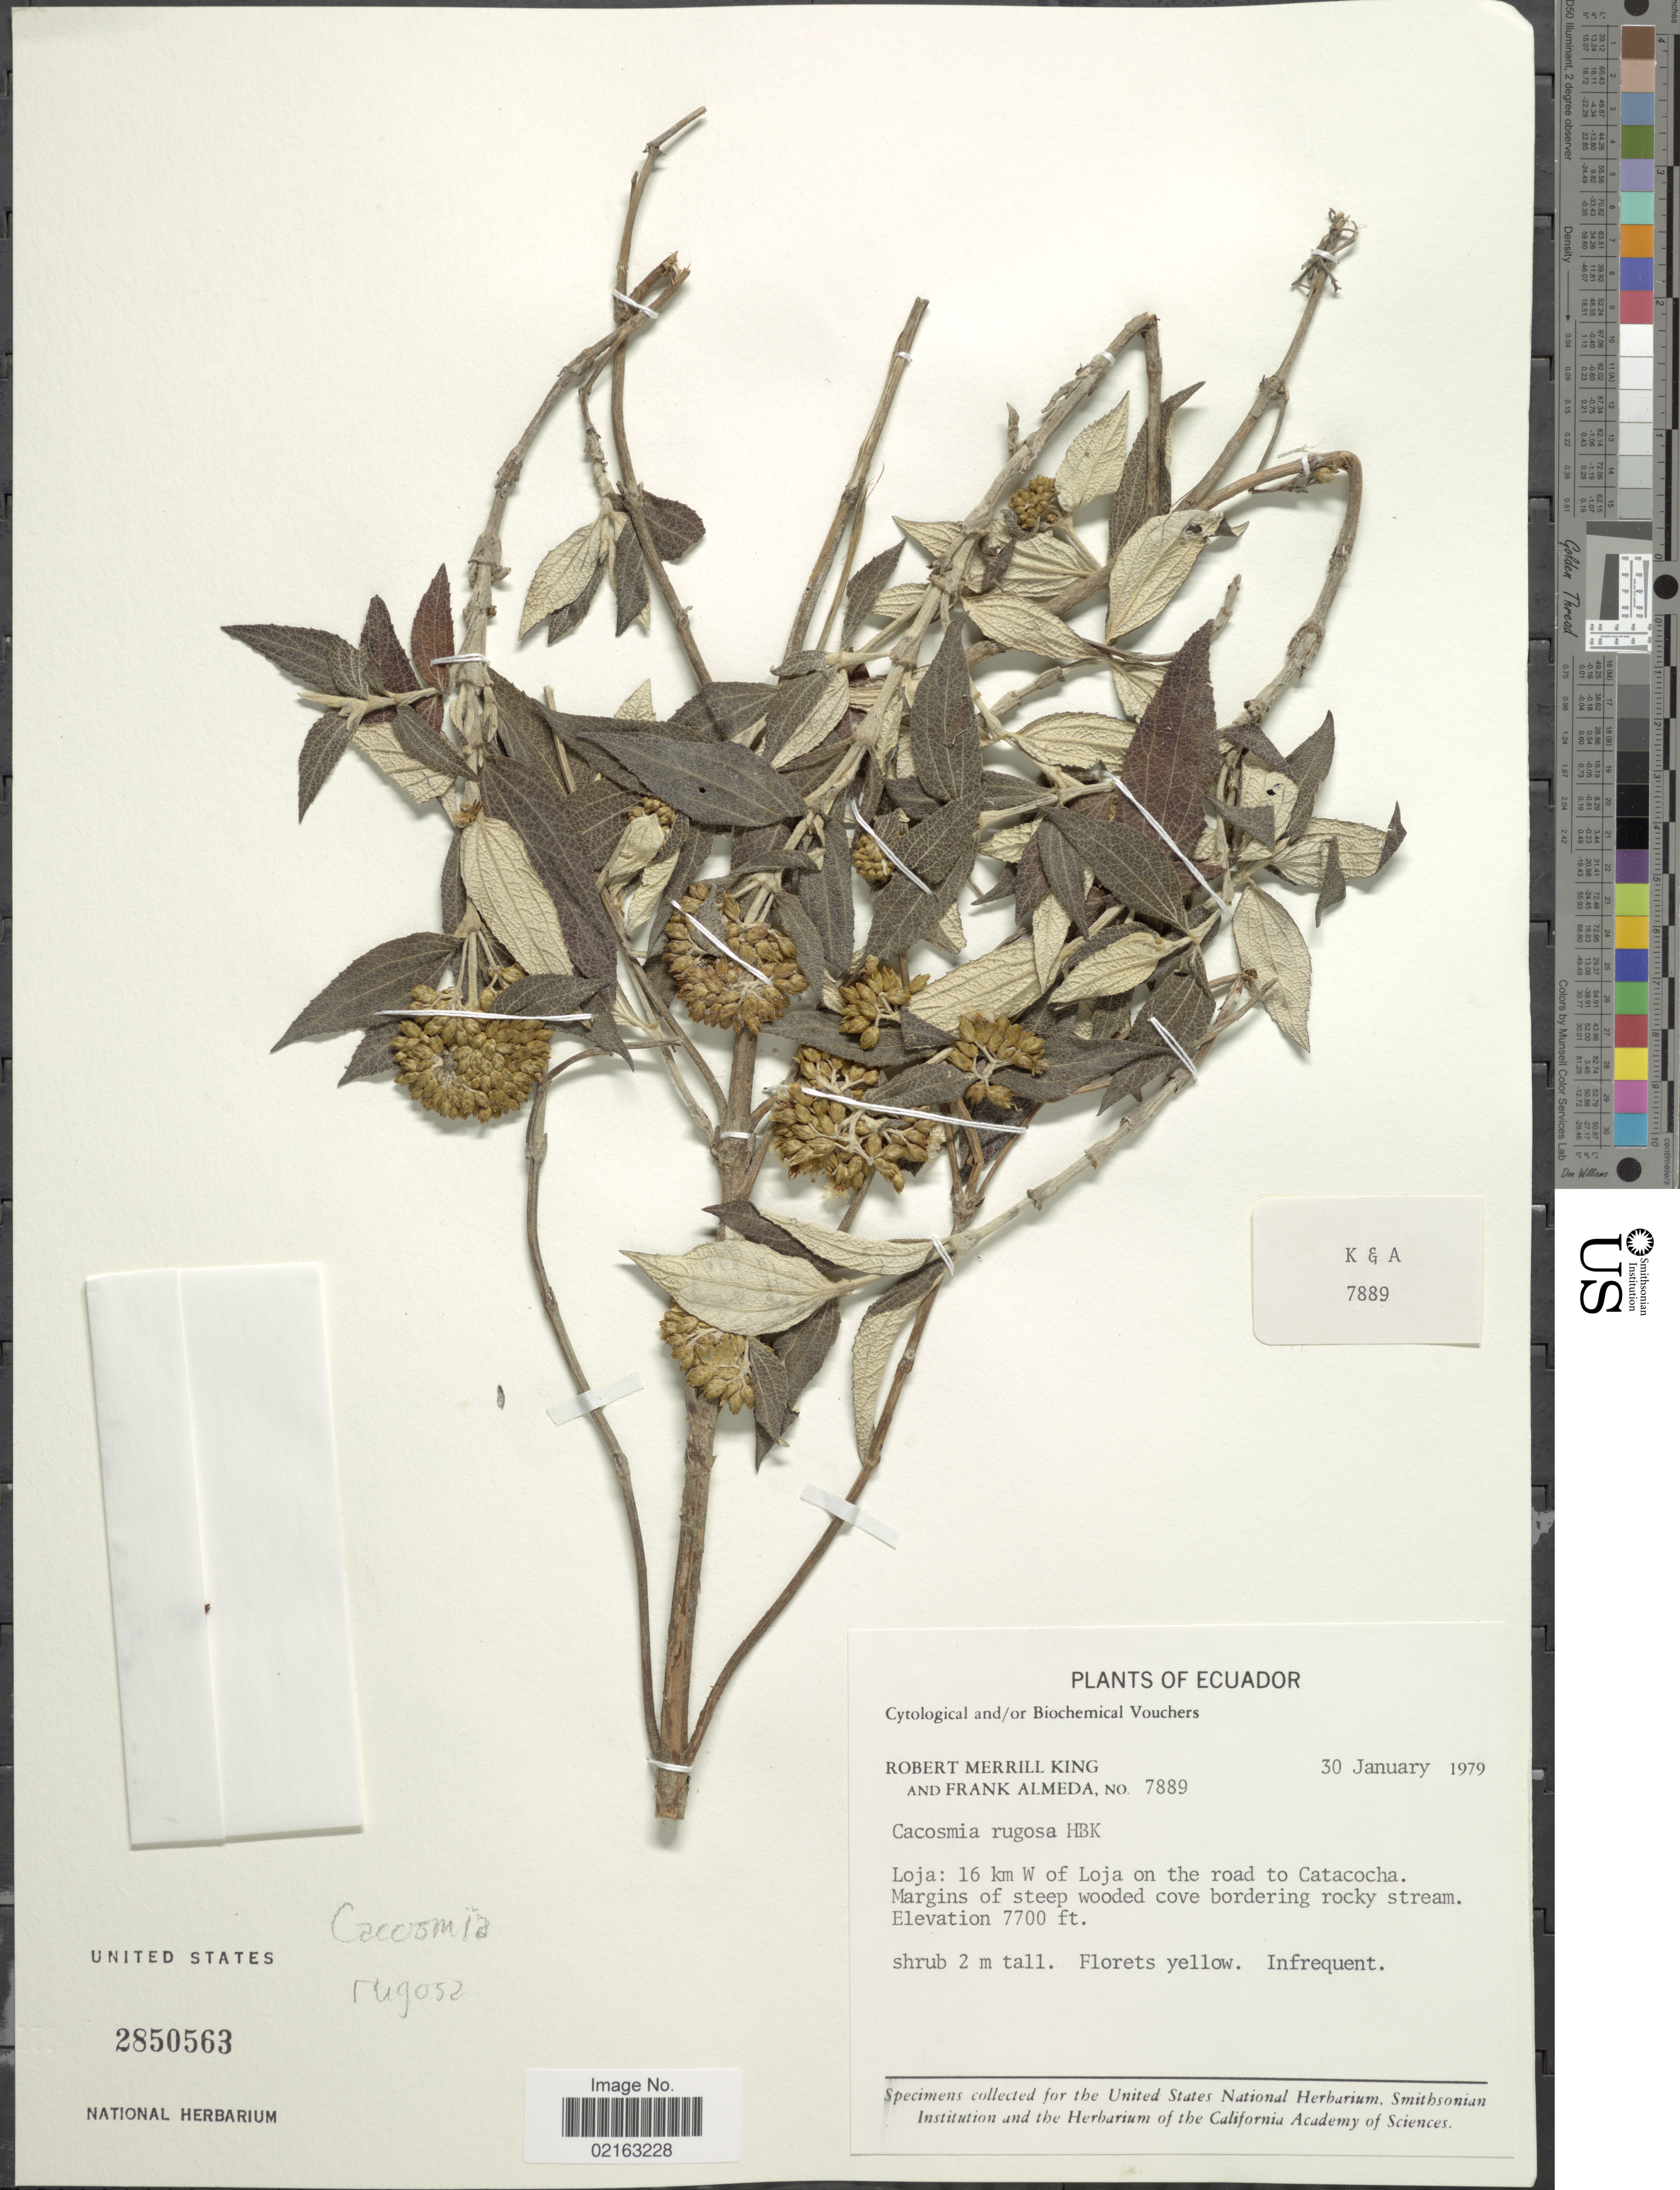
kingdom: Plantae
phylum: Tracheophyta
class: Magnoliopsida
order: Asterales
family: Asteraceae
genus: Cacosmia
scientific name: Cacosmia rugosa var. rugosa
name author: Kunth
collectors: R. M. King & F. Almeda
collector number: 7889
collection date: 1979-01-30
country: Ecuador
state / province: Loja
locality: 16 km W of Loja on the road to Catacocha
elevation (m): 2347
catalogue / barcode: US 2850563